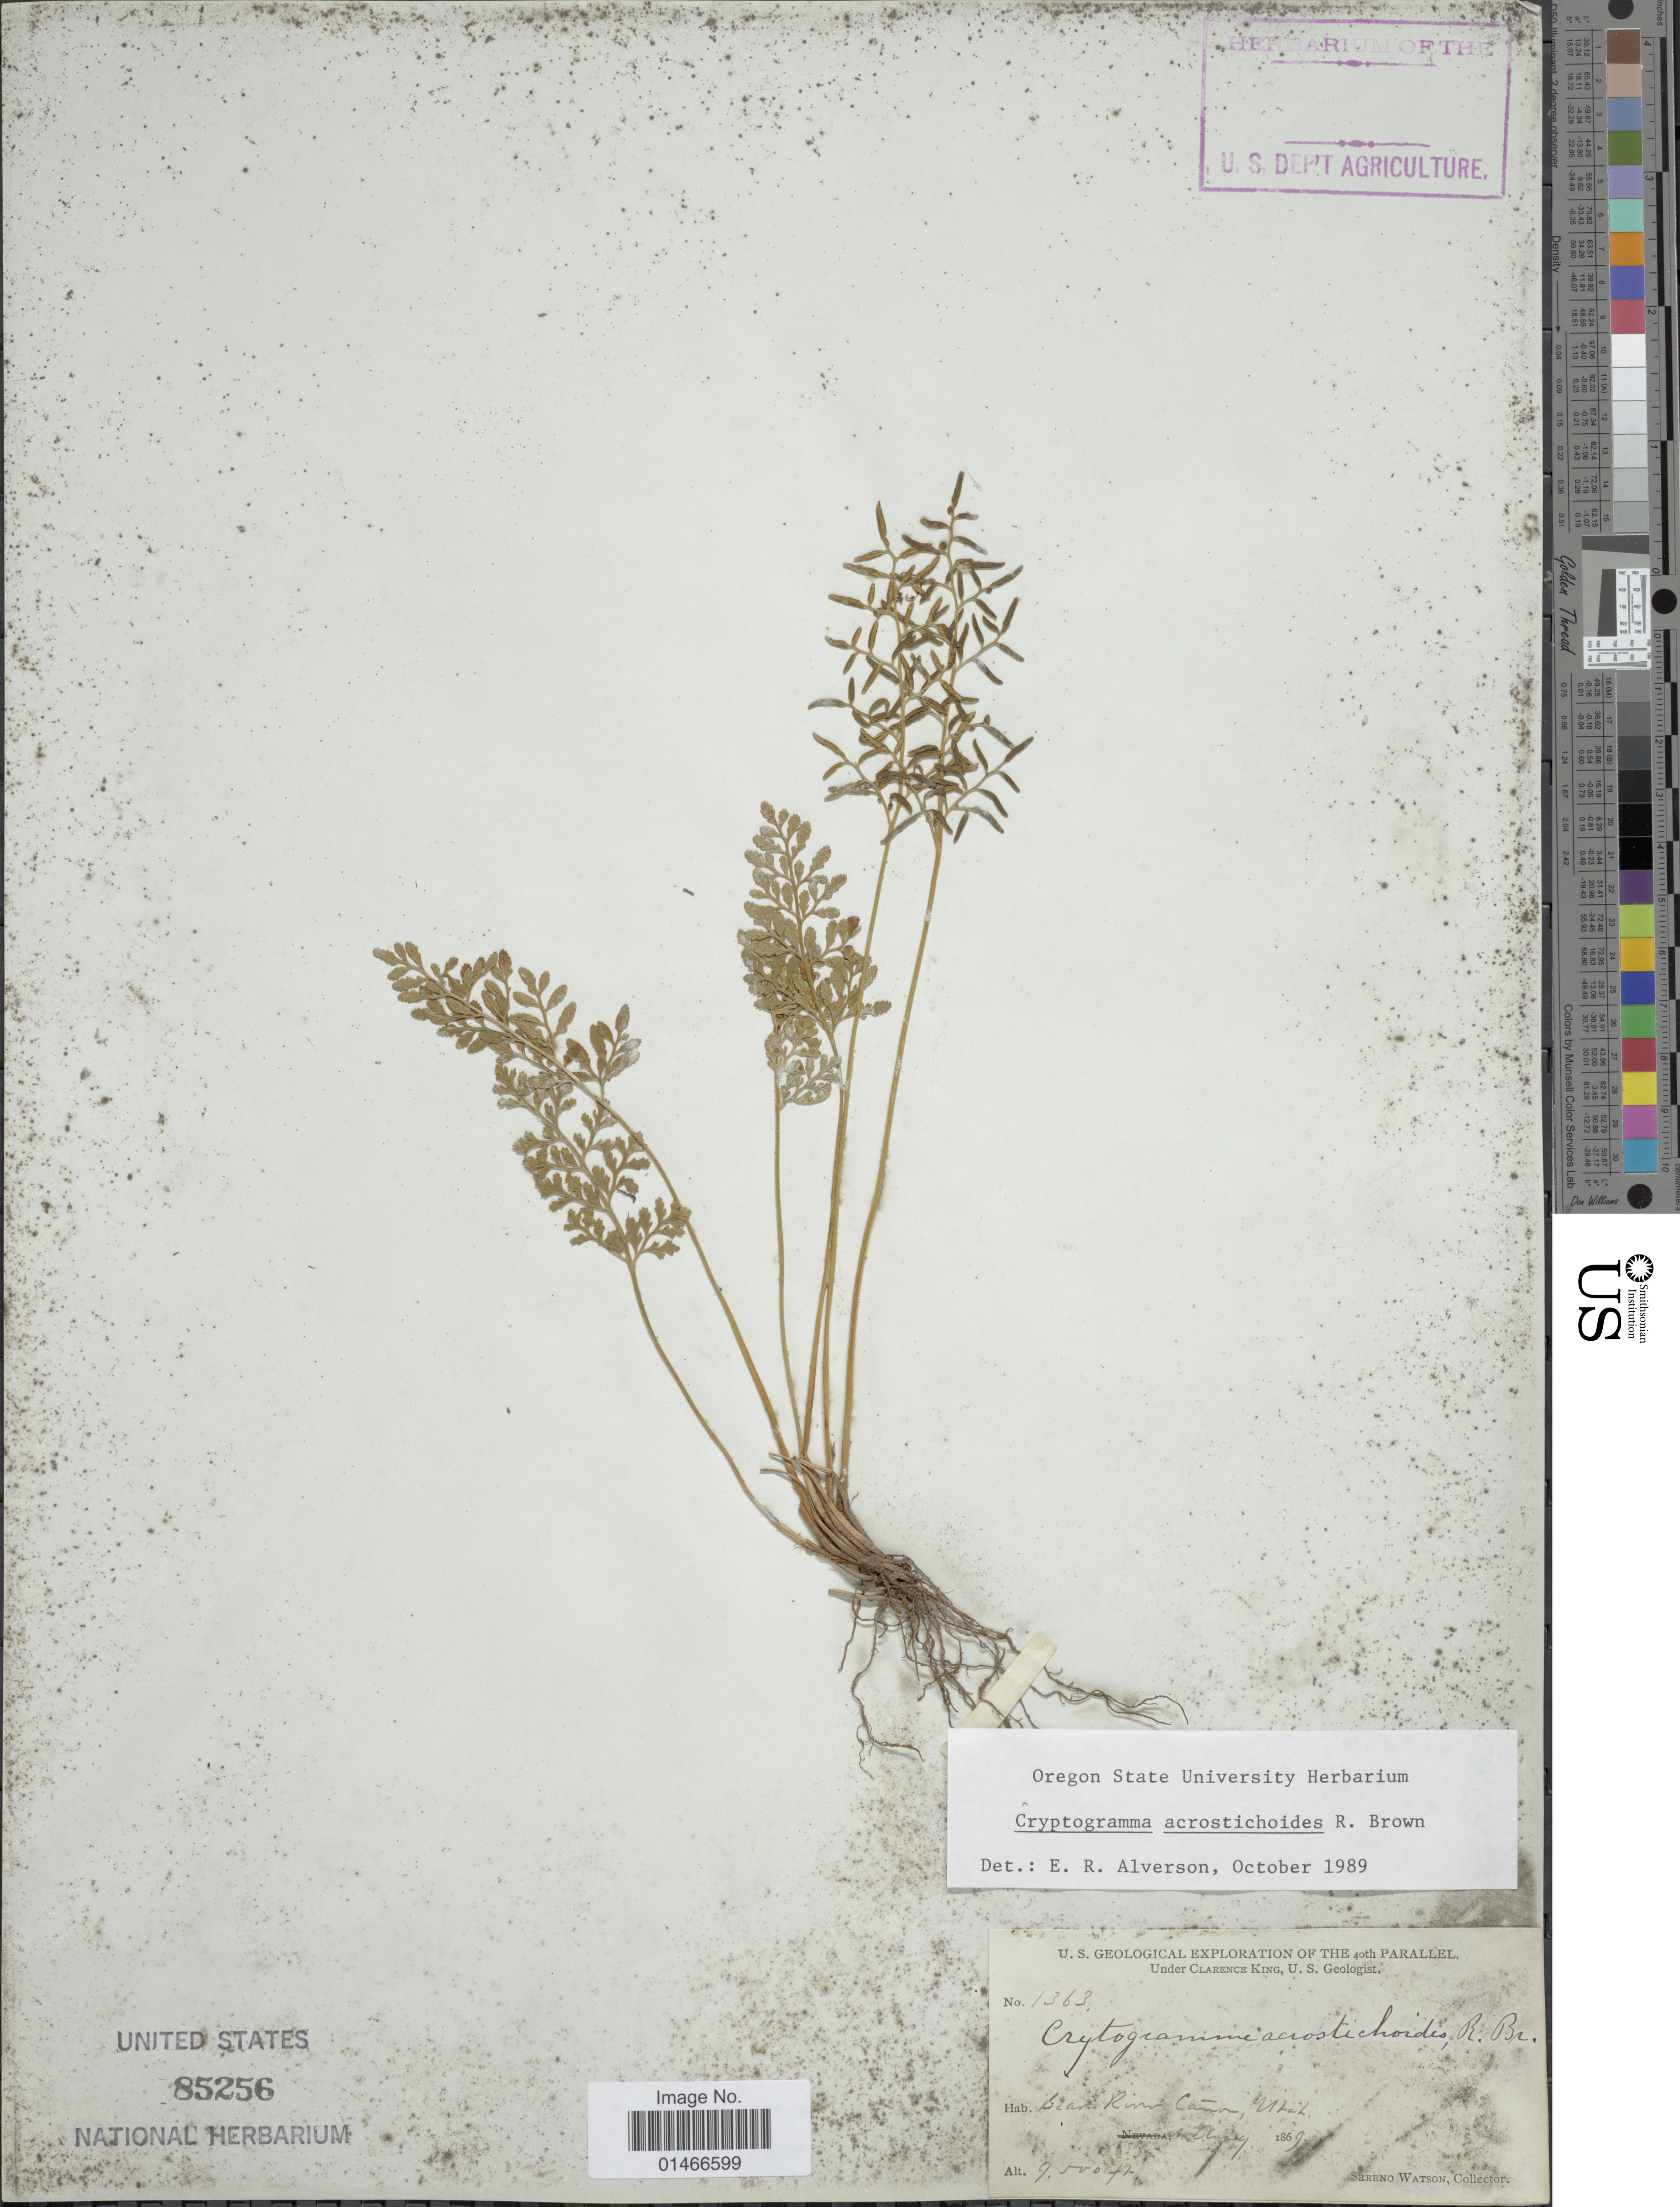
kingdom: Plantae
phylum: Tracheophyta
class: Polypodiopsida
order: Polypodiales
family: Pteridaceae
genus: Cryptogramma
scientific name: Cryptogramma acrostichoides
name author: R. Br.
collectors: S. Watson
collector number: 1363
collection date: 1869-08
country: United States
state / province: Utah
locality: Bear River Canon.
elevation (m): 2286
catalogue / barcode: US 85256